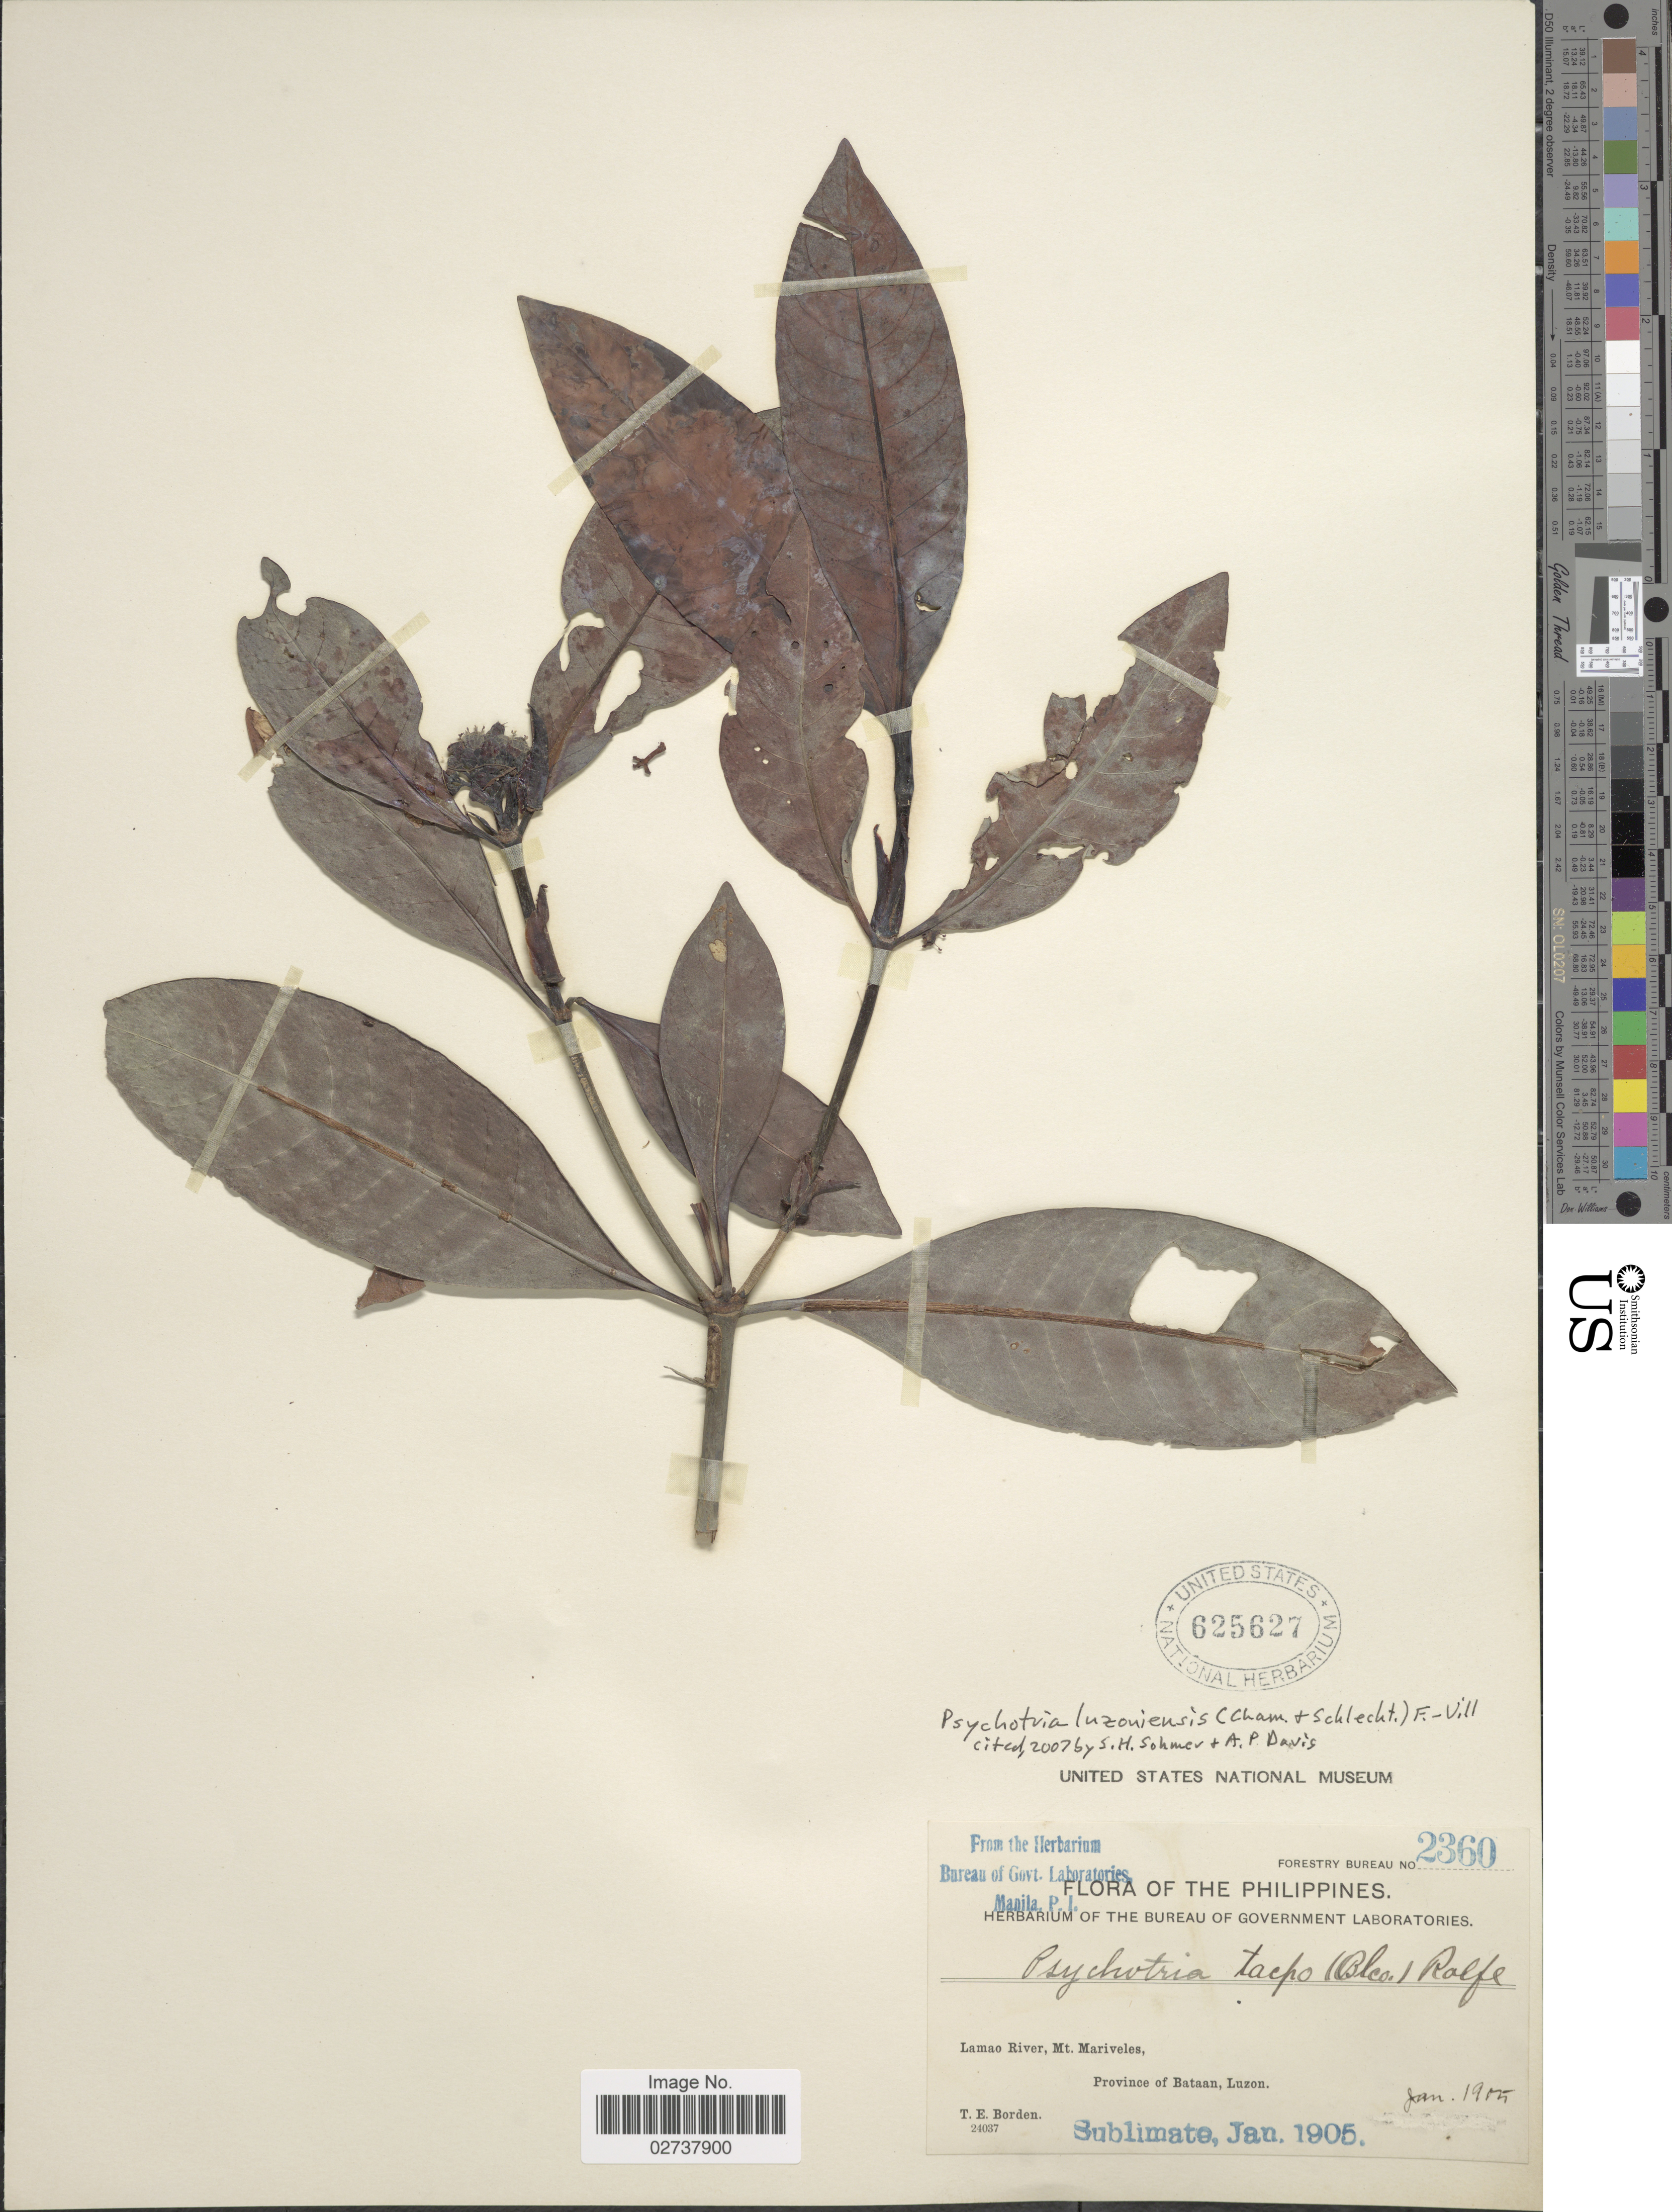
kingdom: Plantae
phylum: Tracheophyta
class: Magnoliopsida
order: Gentianales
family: Rubiaceae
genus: Psychotria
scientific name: Psychotria luzoniensis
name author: (Cham. & Schltdl.) Fern.-Vill.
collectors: T. E. Borden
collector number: Forestry Bureau 2360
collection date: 1905-01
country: Philippines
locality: Lamao River, Mt. Mariveles, Province of Bataan, Luzon.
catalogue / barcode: US 625627